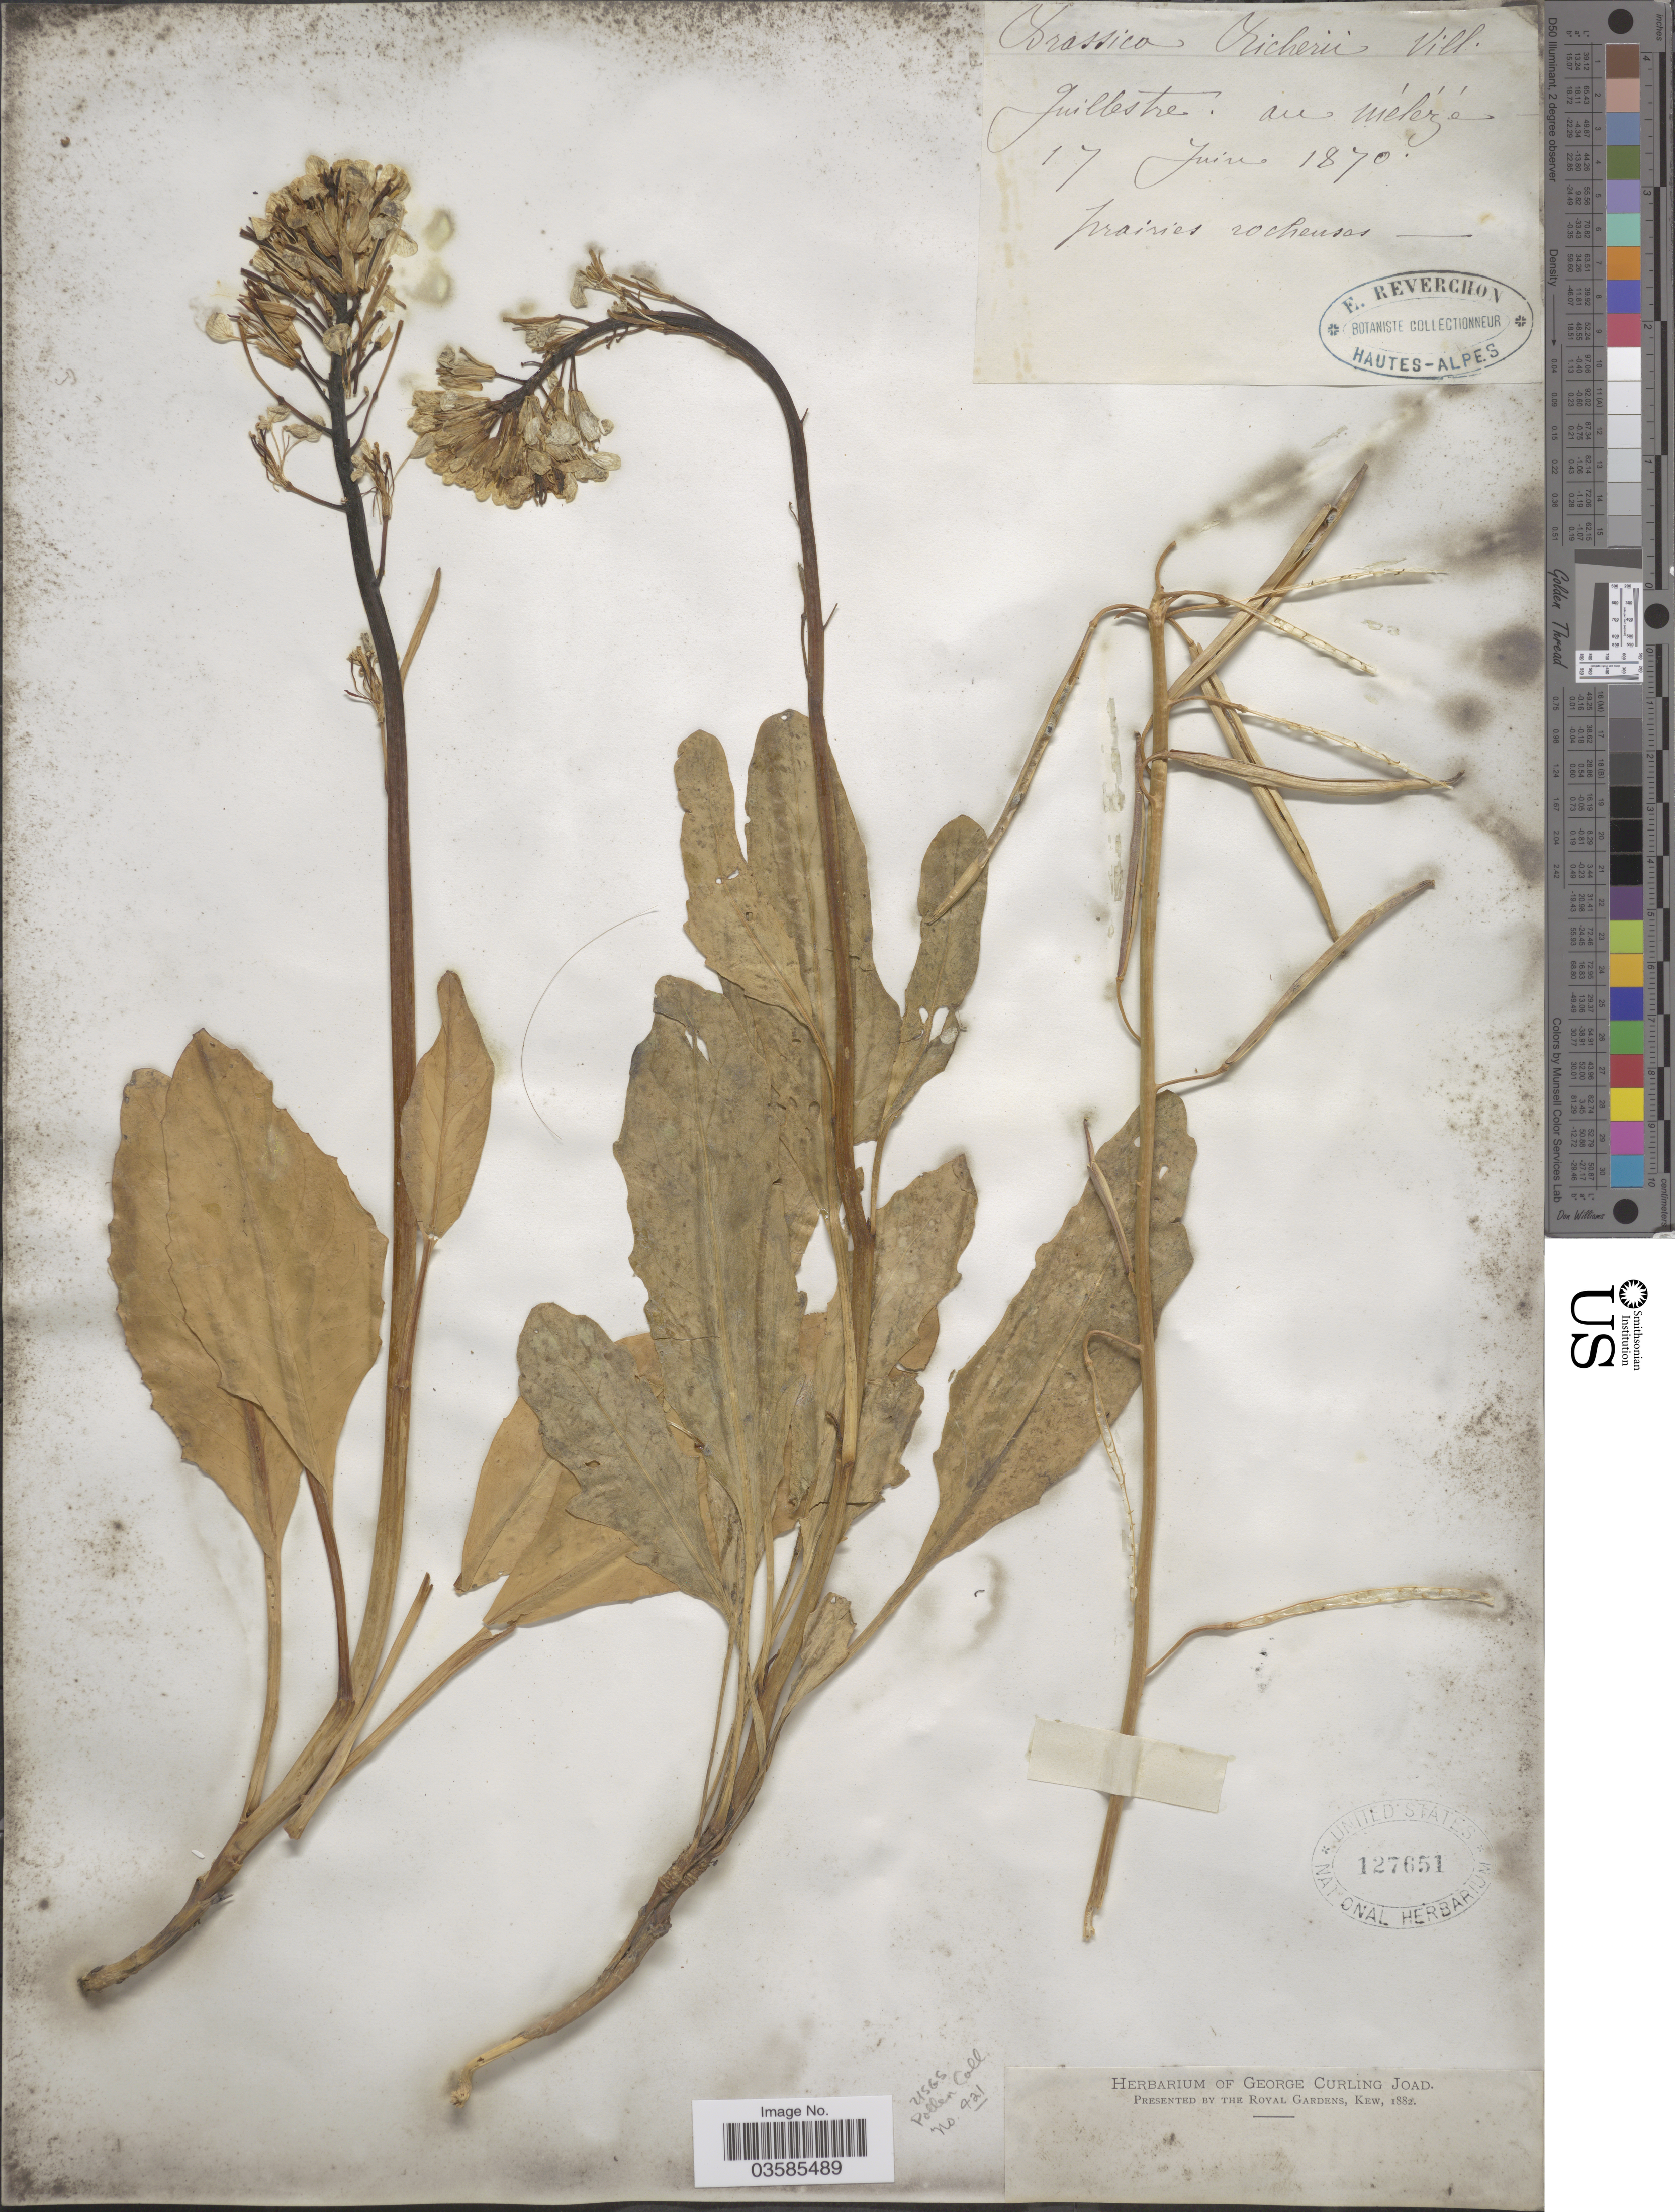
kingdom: Plantae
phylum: Tracheophyta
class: Magnoliopsida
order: Brassicales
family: Brassicaceae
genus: Brassica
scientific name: Brassica richeri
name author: Vill.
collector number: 921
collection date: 1870-06-17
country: France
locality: Guillestre. au Mélézé.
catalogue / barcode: US 127651